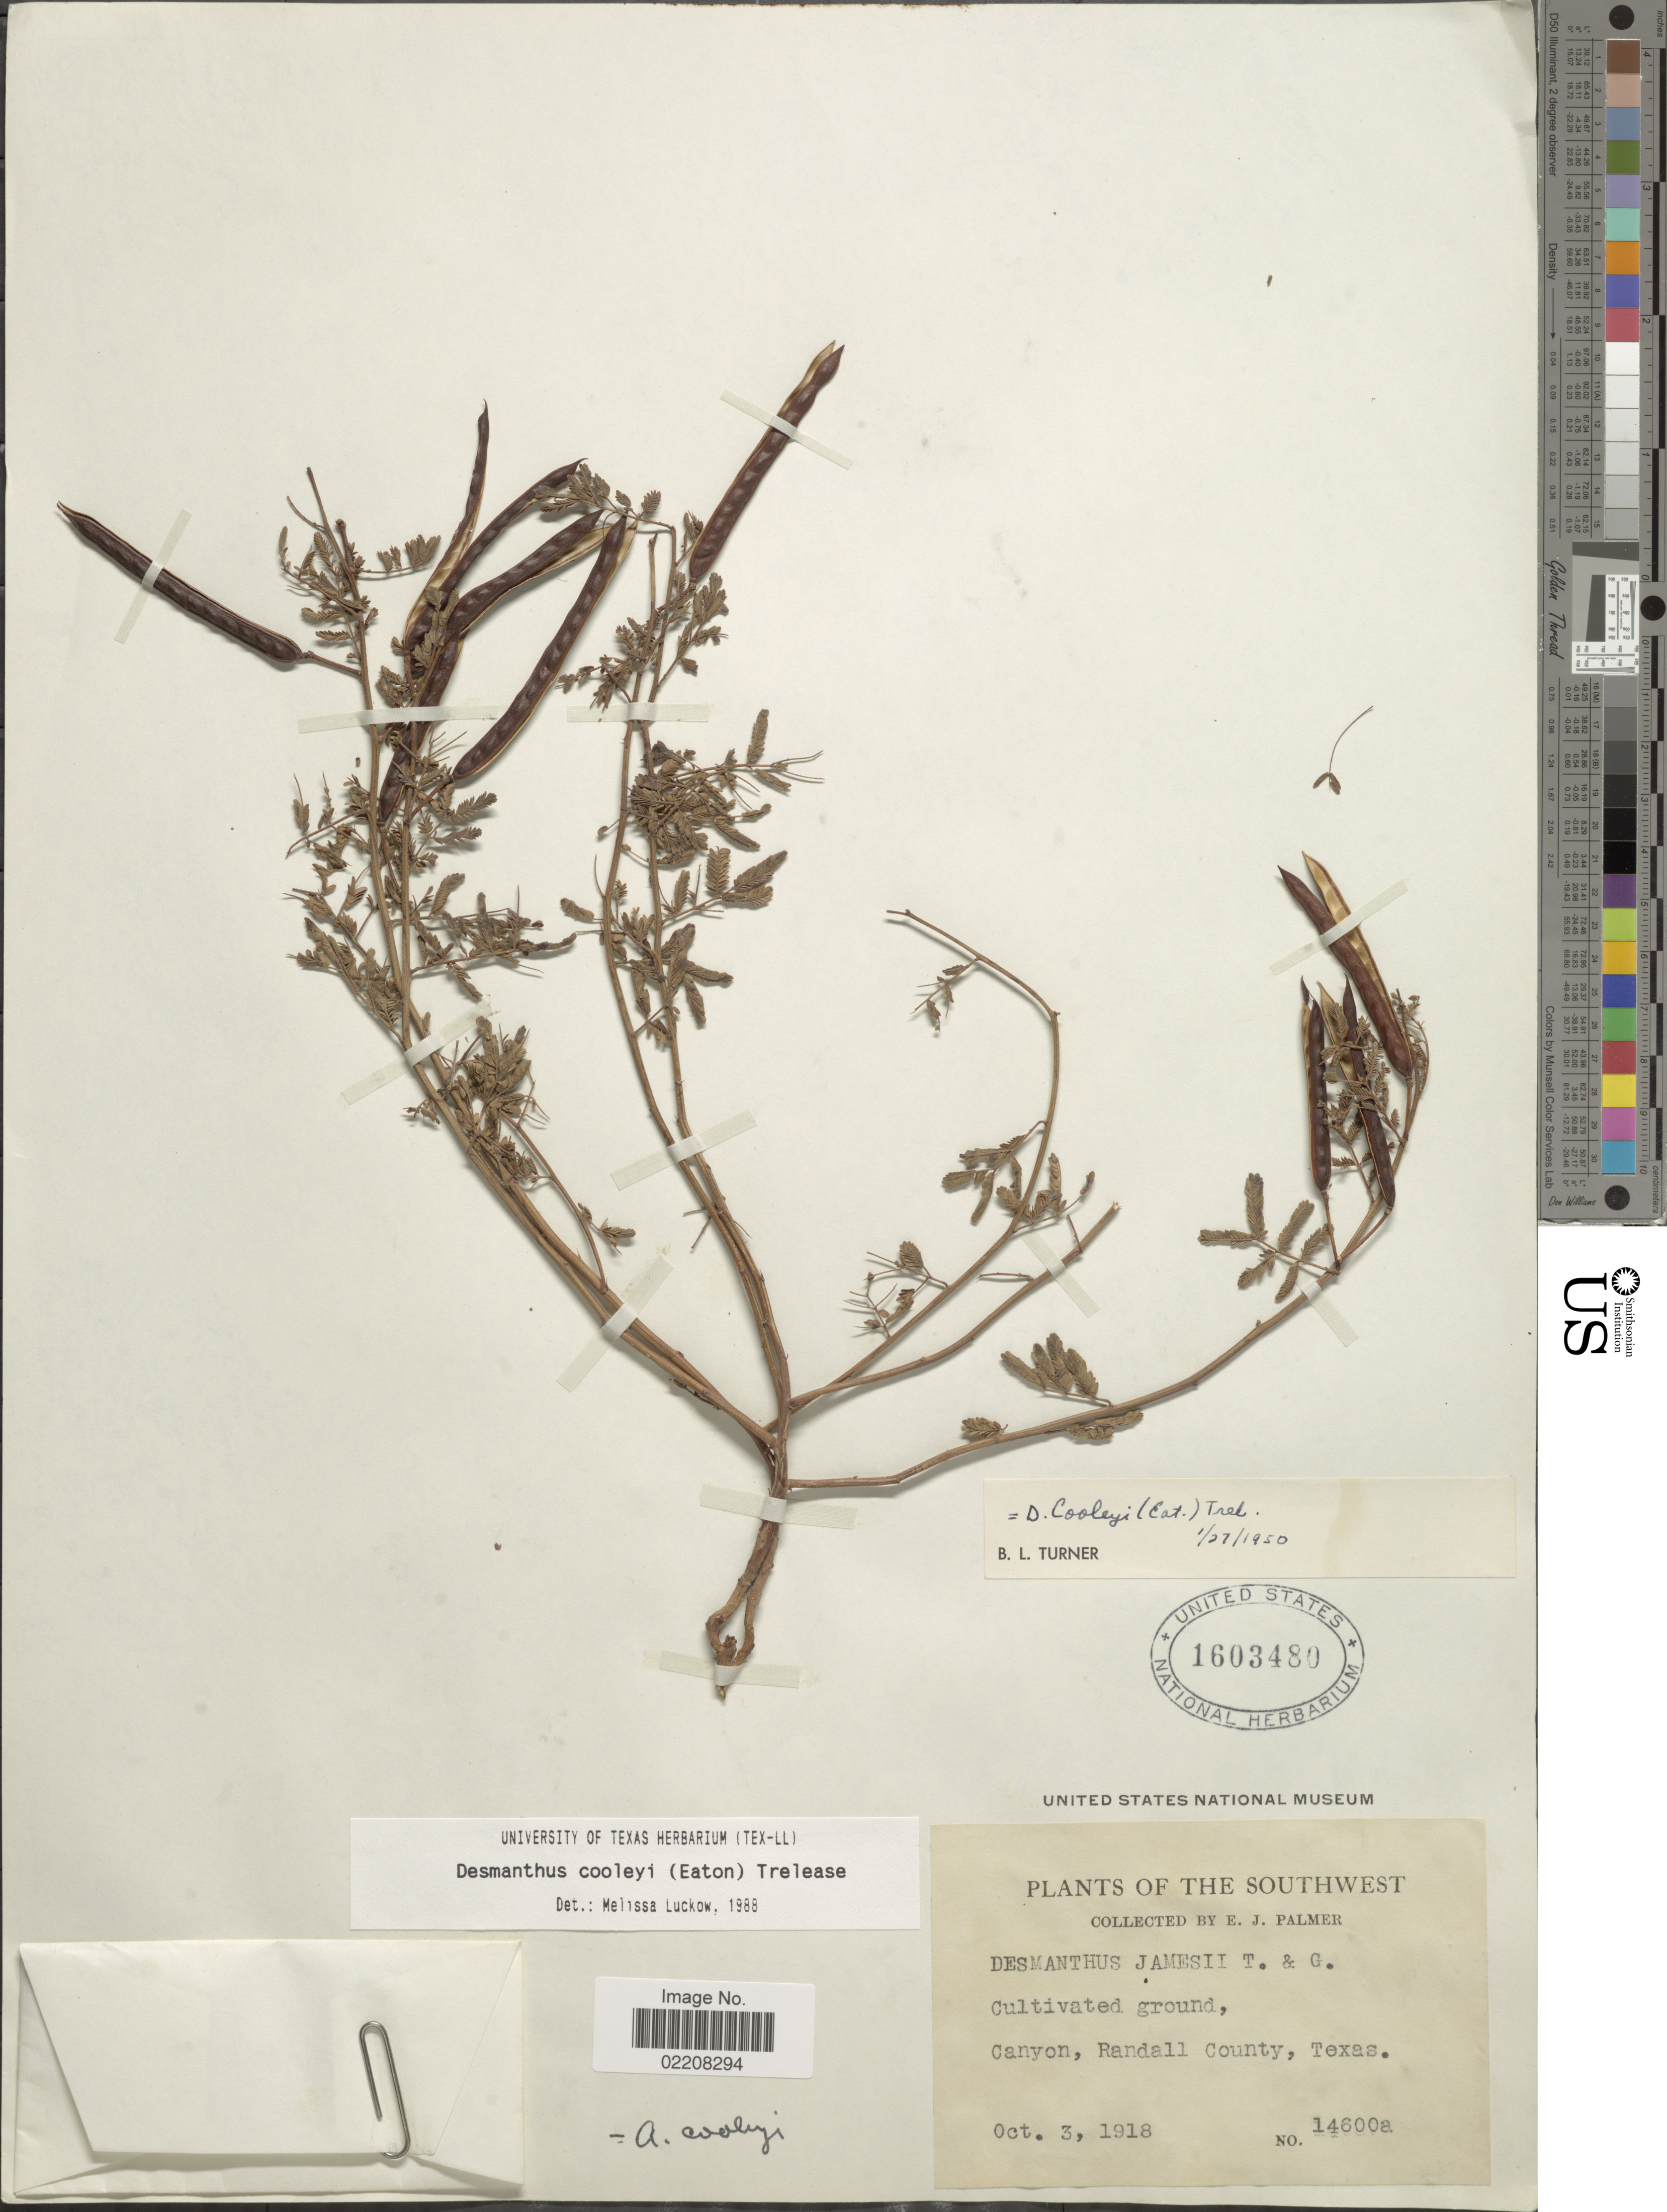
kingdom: Plantae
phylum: Tracheophyta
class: Magnoliopsida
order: Fabales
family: Fabaceae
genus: Desmanthus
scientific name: Desmanthus cooleyi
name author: (Eaton) Trel.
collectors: E. J. Palmer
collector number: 14600a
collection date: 1918-10-03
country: United States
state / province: Texas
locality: Southwest. Cultivated ground, Canyon, Randall County, Texas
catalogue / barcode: US 1603480